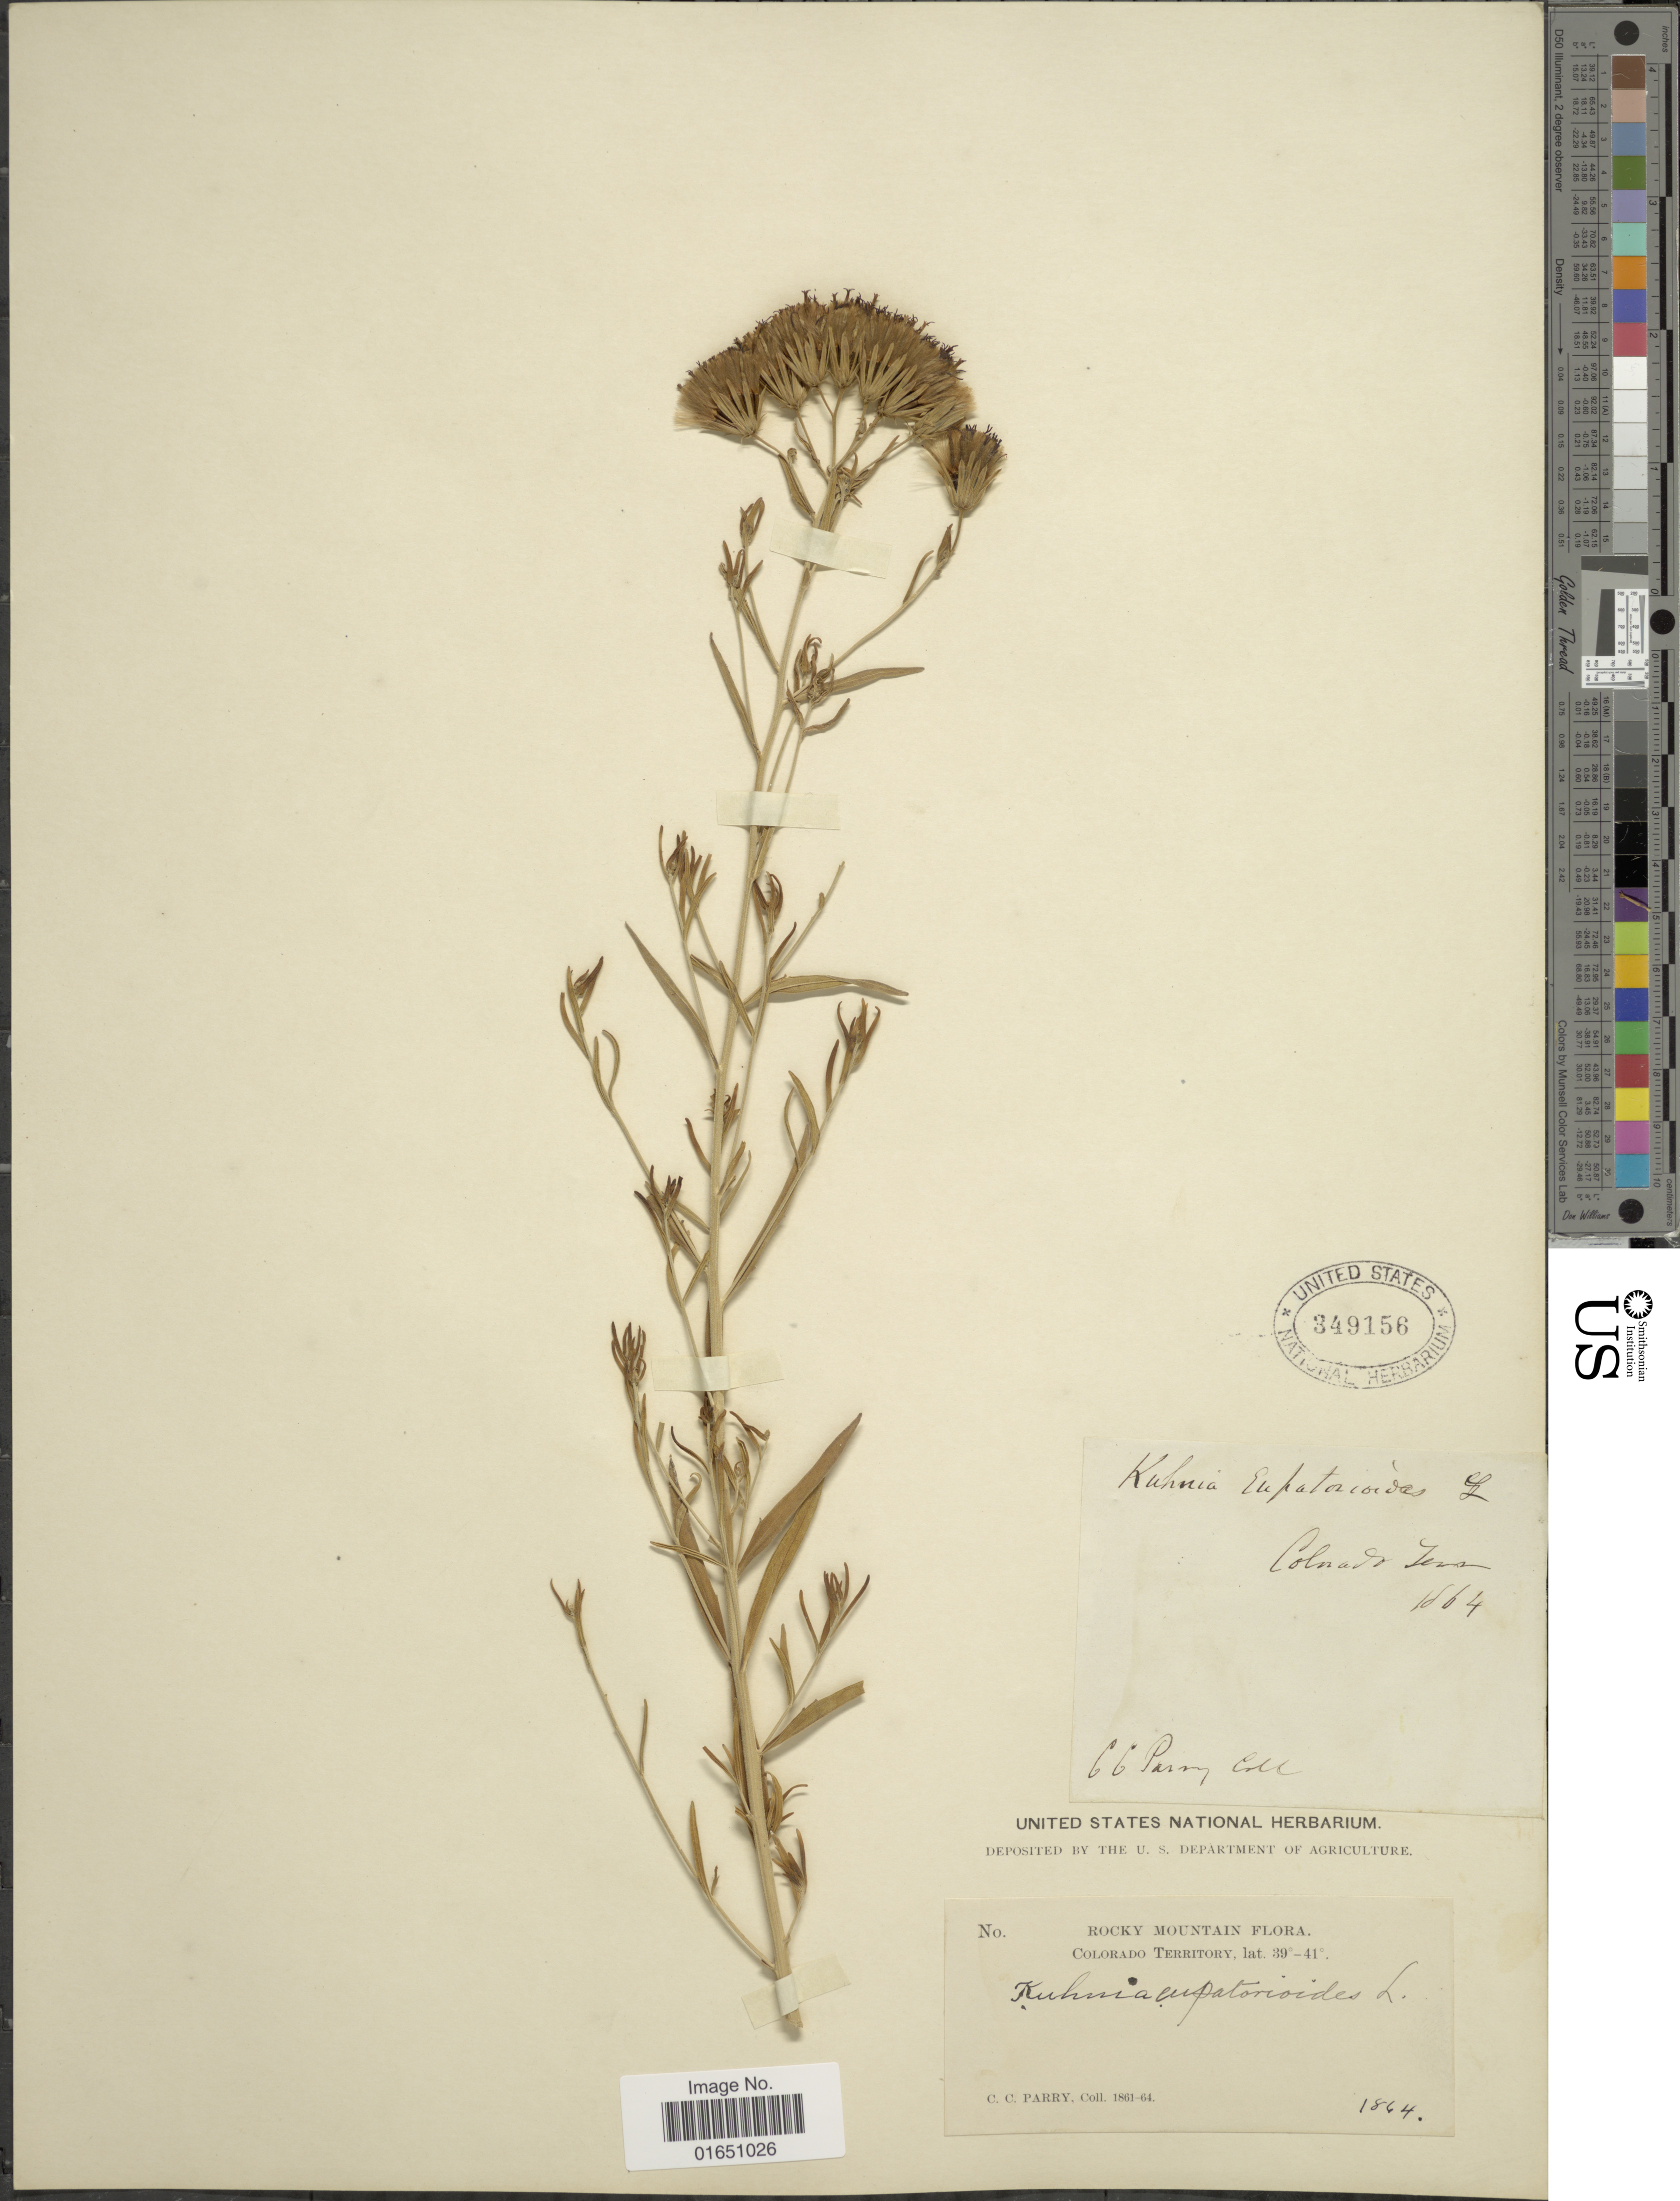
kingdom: Plantae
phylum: Tracheophyta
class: Magnoliopsida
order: Asterales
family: Asteraceae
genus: Brickellia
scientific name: Brickellia eupatorioides var. corymbulosa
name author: (Torr. & A. Gray) Shinners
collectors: C. C. Parry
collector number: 66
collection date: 1864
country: United States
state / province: Colorado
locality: Rocky Mountains. Colorado Territory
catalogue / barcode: US 349156